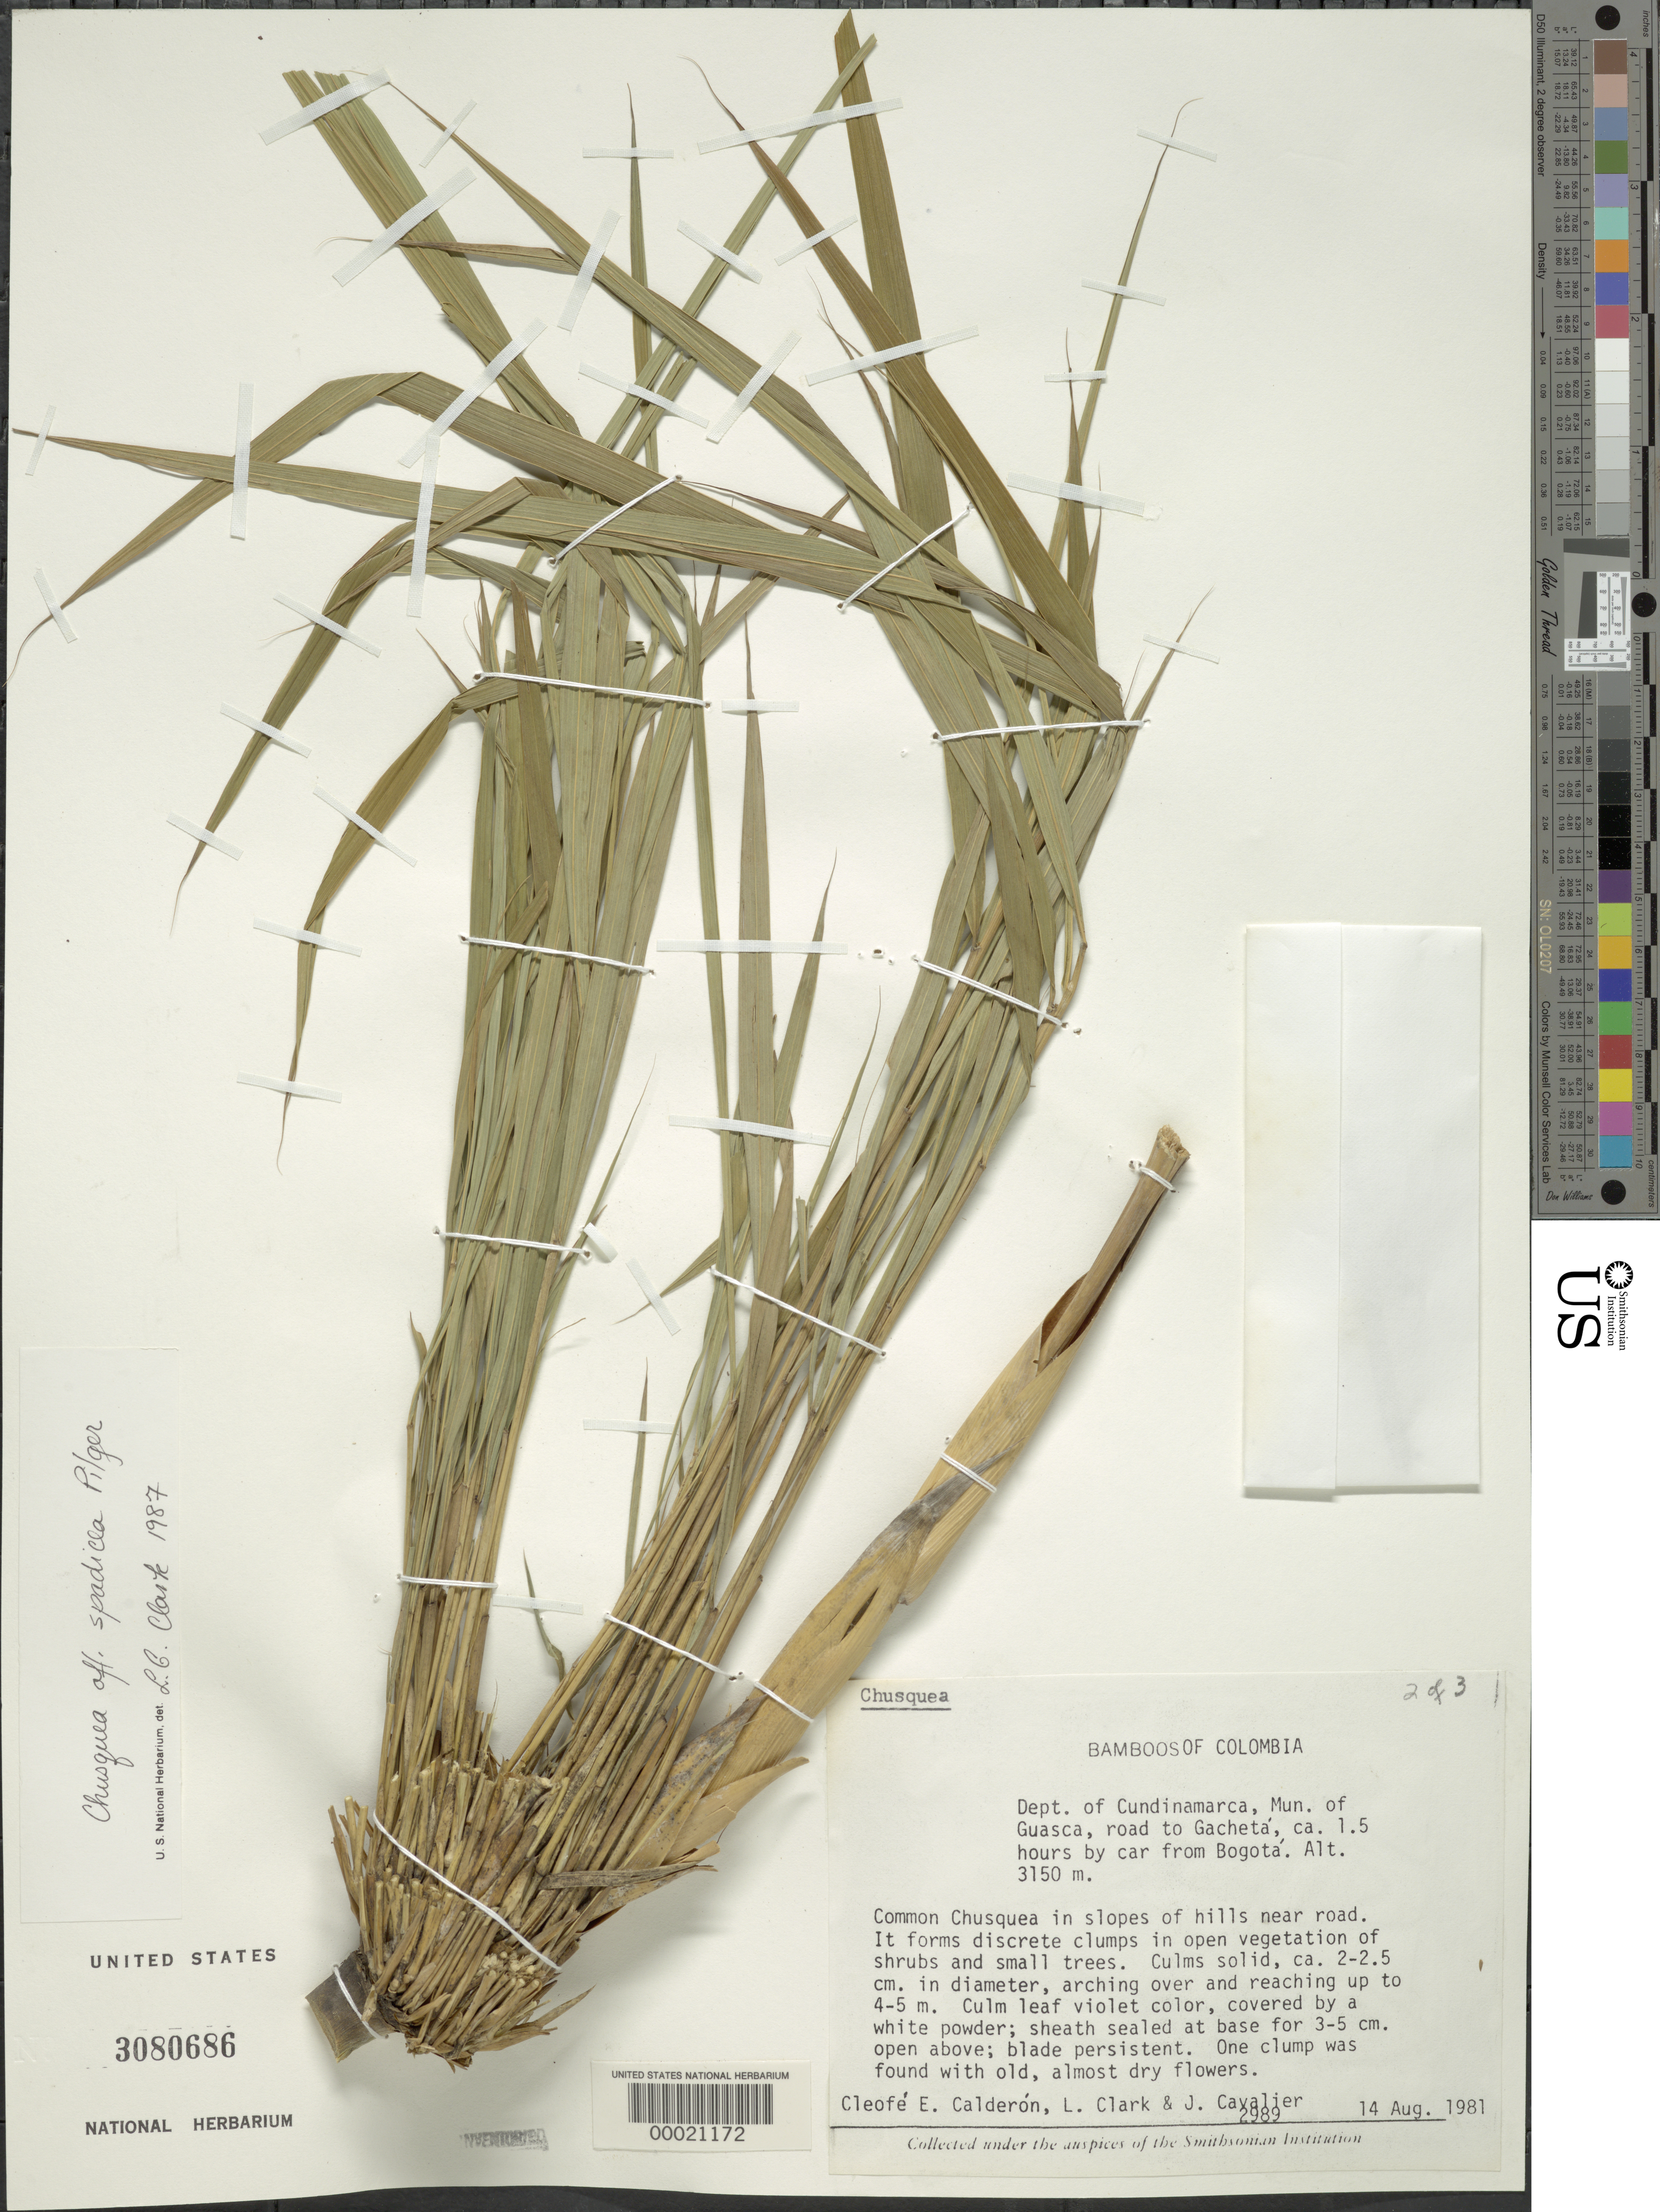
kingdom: Plantae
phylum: Tracheophyta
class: Liliopsida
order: Poales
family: Poaceae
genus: Chusquea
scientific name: Chusquea spadicea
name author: Pilg.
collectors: C. E. Calderón, L. G. Clark & J. Cavalier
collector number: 2989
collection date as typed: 14 Aug 1981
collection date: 1981-08-14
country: Colombia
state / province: Cundinamarca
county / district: Guasca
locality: Mun. of Guasca, Bogota, Gacheta road 1.5 hrs.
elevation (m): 3150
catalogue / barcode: US 3080686